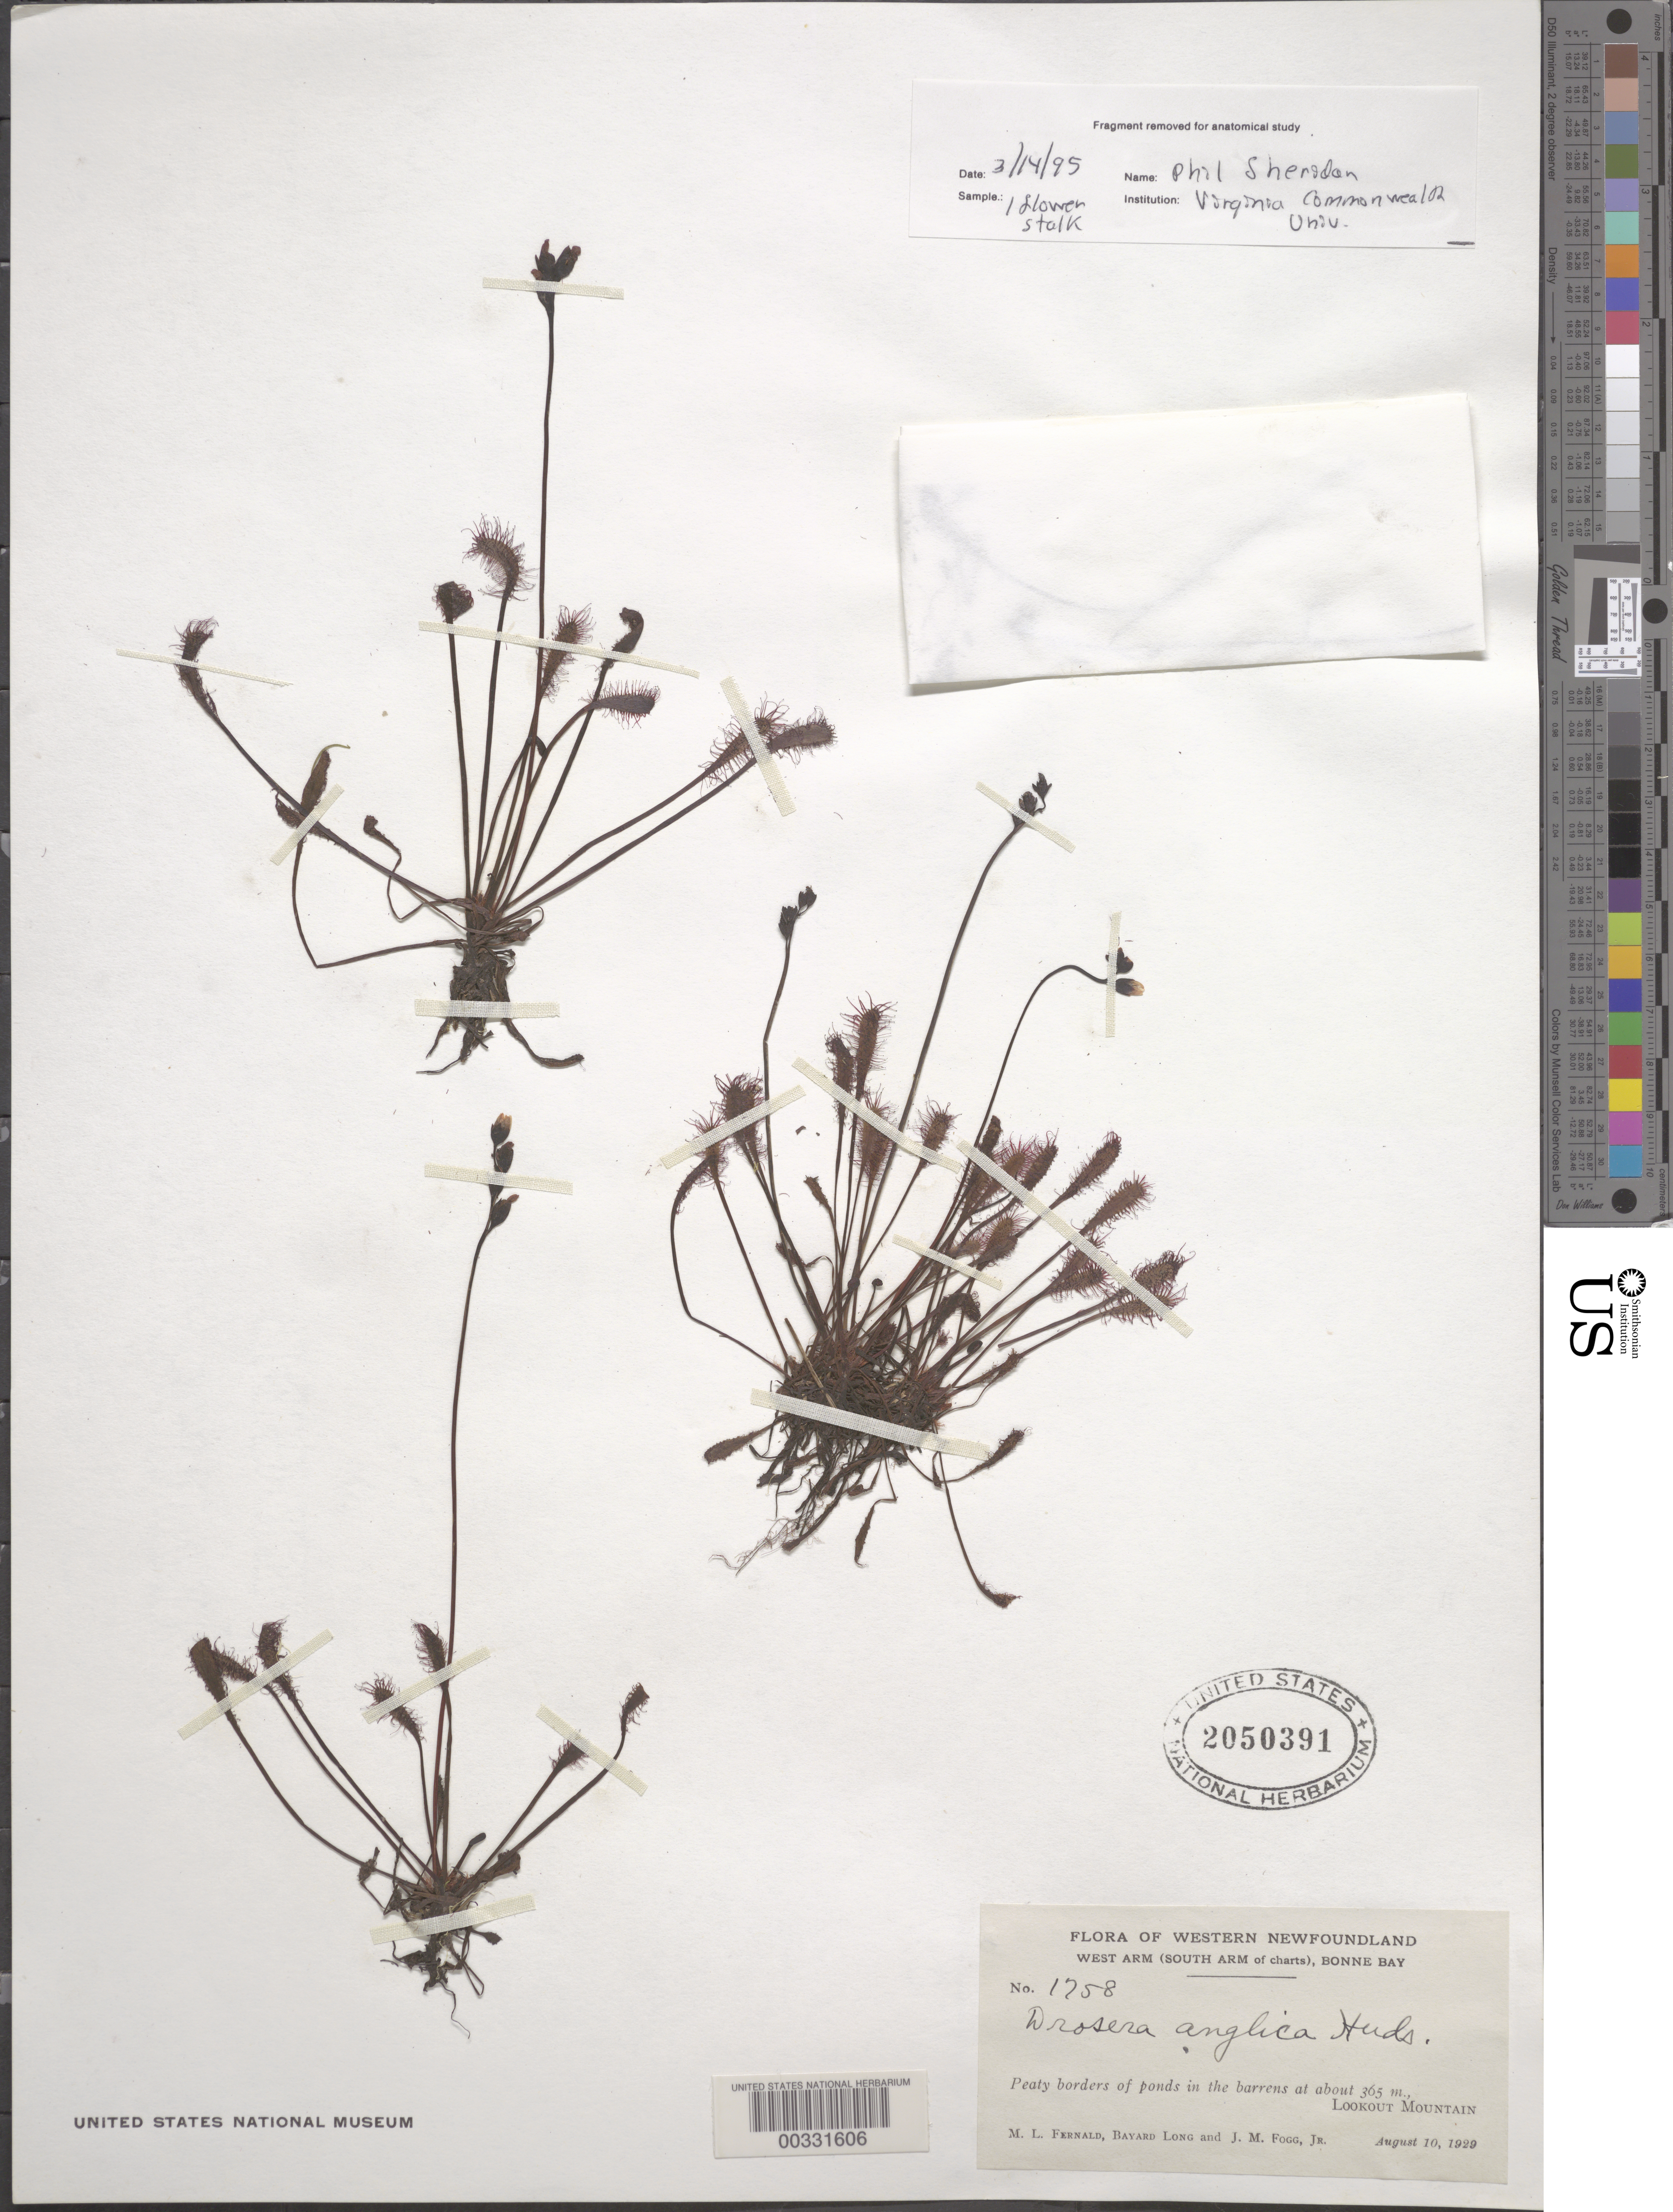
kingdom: Plantae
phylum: Tracheophyta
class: Magnoliopsida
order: Caryophyllales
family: Droseraceae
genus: Drosera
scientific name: Drosera anglica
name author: Huds.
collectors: M. L. Fernald, B. H. Long & J. Fogg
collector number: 1758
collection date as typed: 10 Aug 1929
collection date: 1929-08-10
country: Canada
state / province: Newfoundland and Labrador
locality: Western newfoundland, west arm (south arm of charts), bonne bay. lookout mountain.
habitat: Peaty borders of ponds in the barrens.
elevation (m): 365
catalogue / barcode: US 2050391